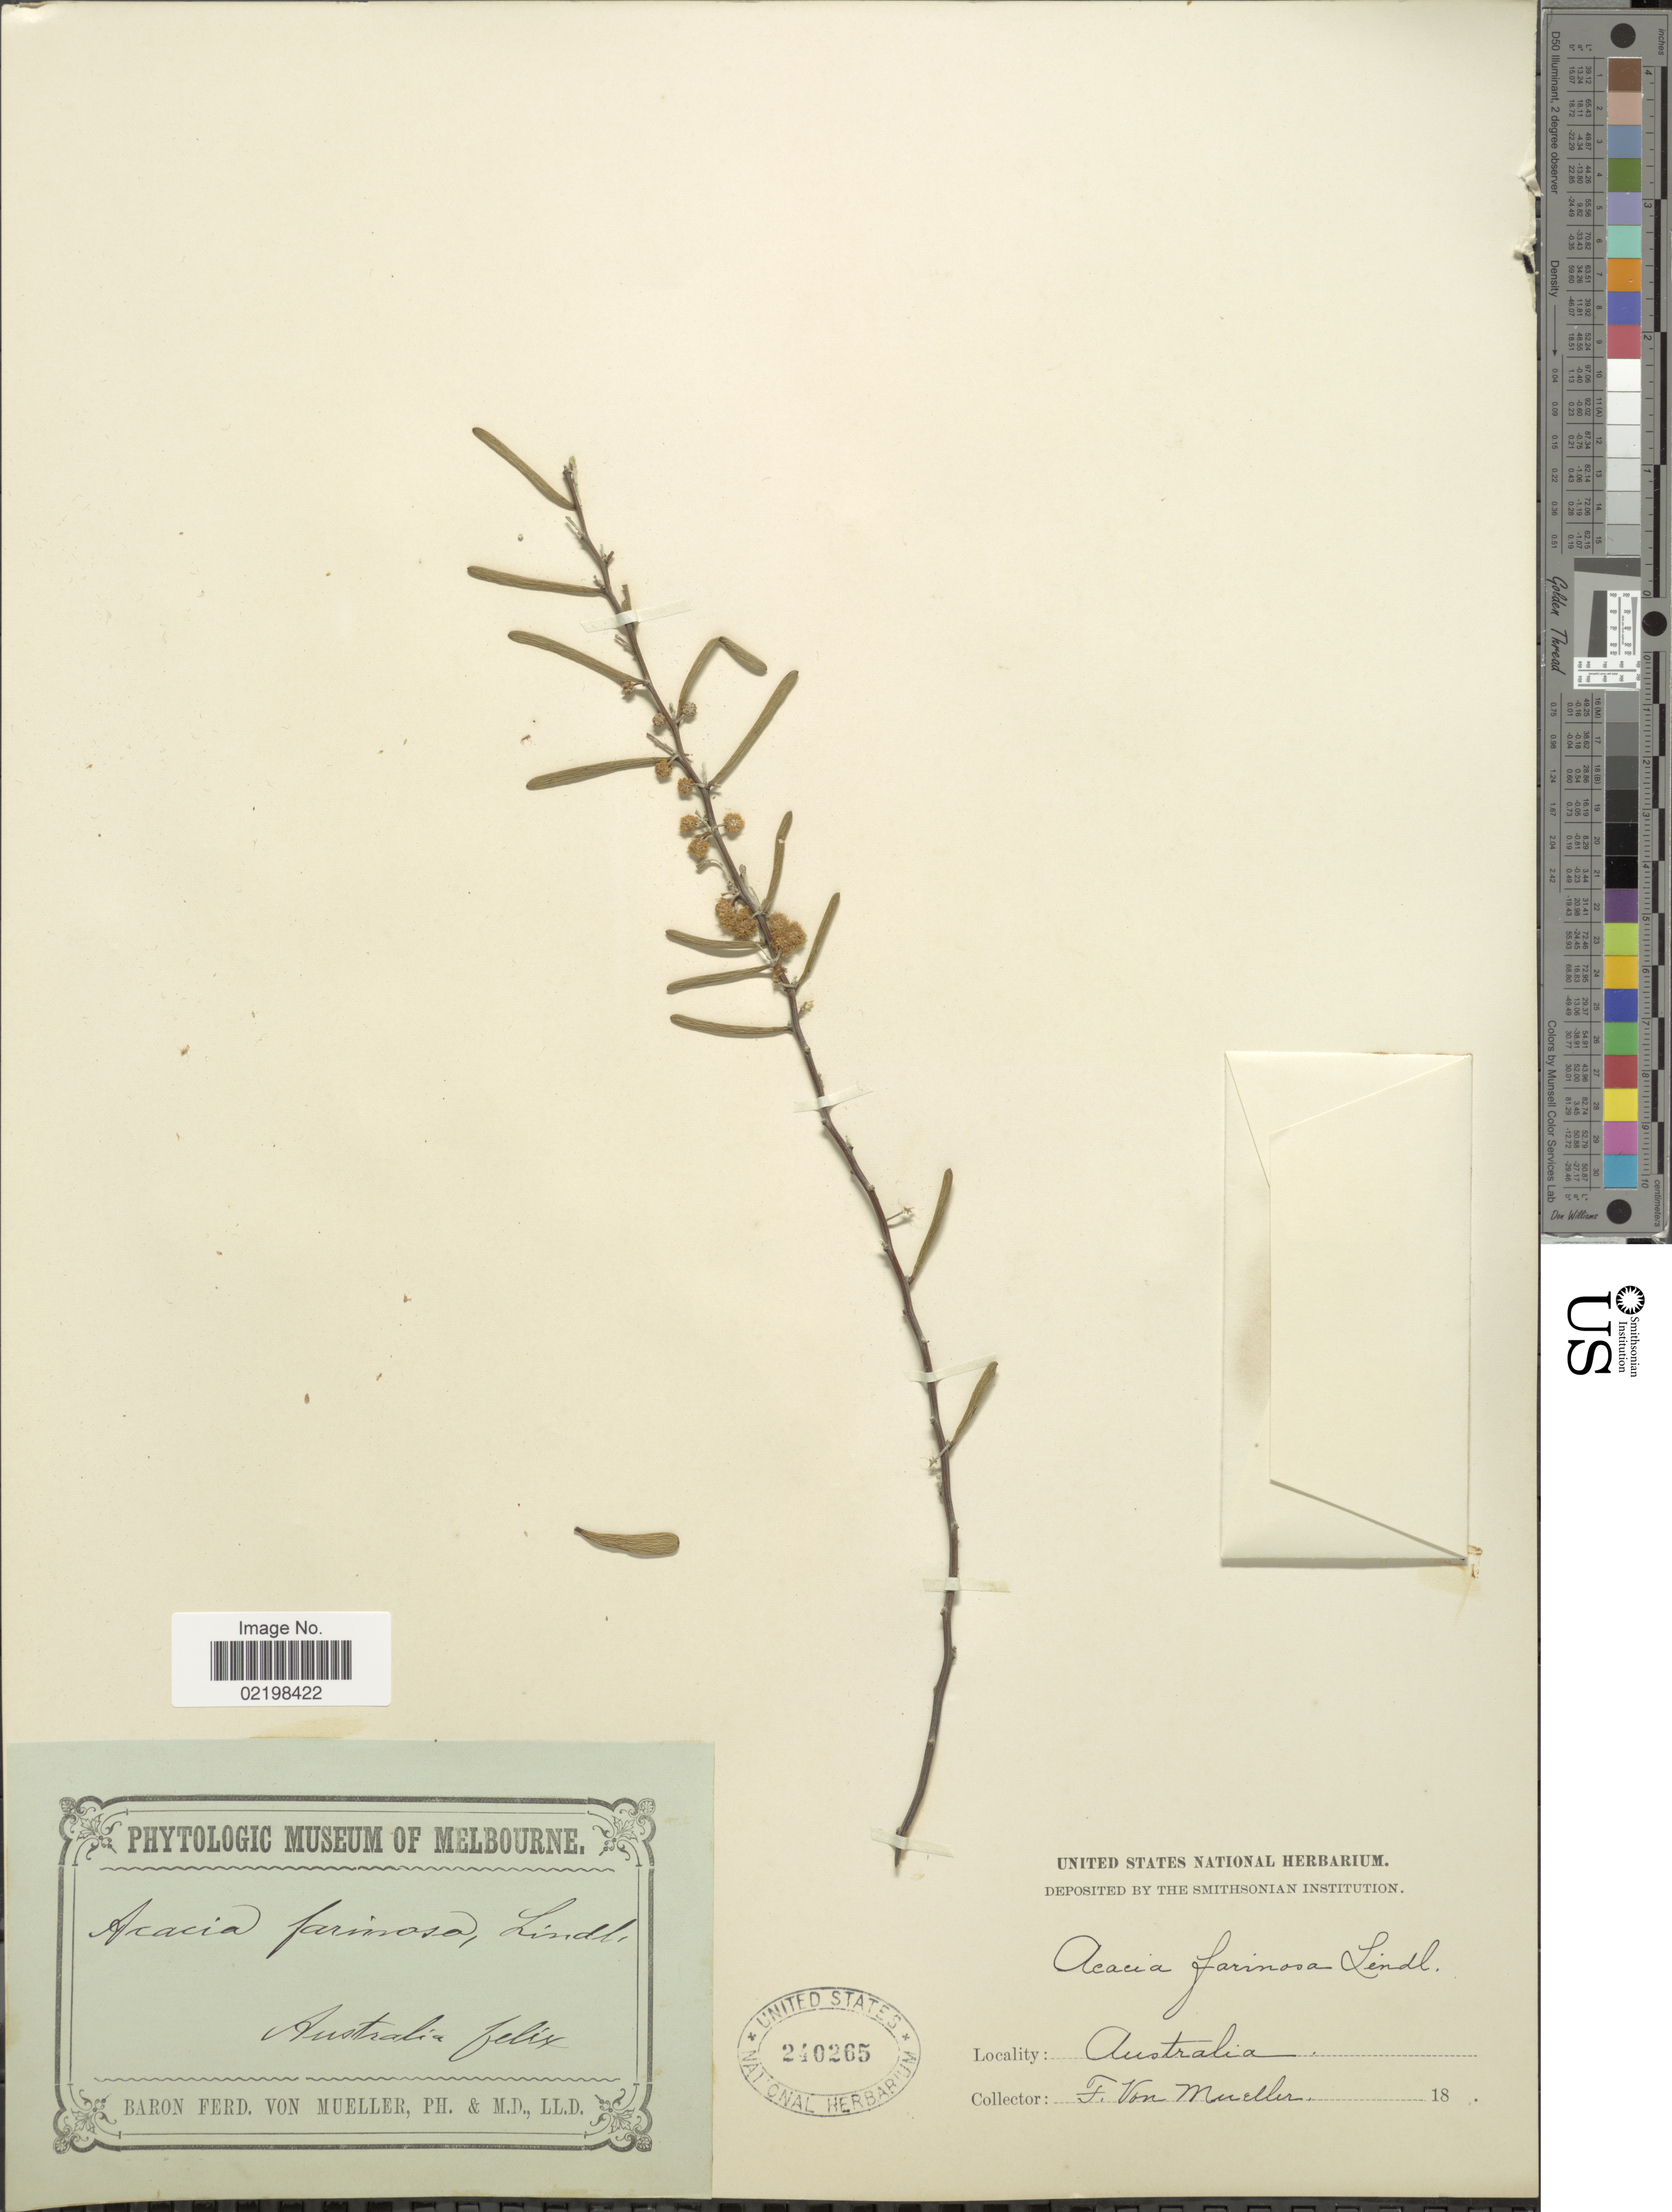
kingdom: Plantae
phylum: Tracheophyta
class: Magnoliopsida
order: Fabales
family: Fabaceae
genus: Acacia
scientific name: Acacia farinosa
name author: Lindl.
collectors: F. Mueller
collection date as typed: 18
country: Australia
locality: Austral Felix. Australia.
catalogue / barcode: US 240265